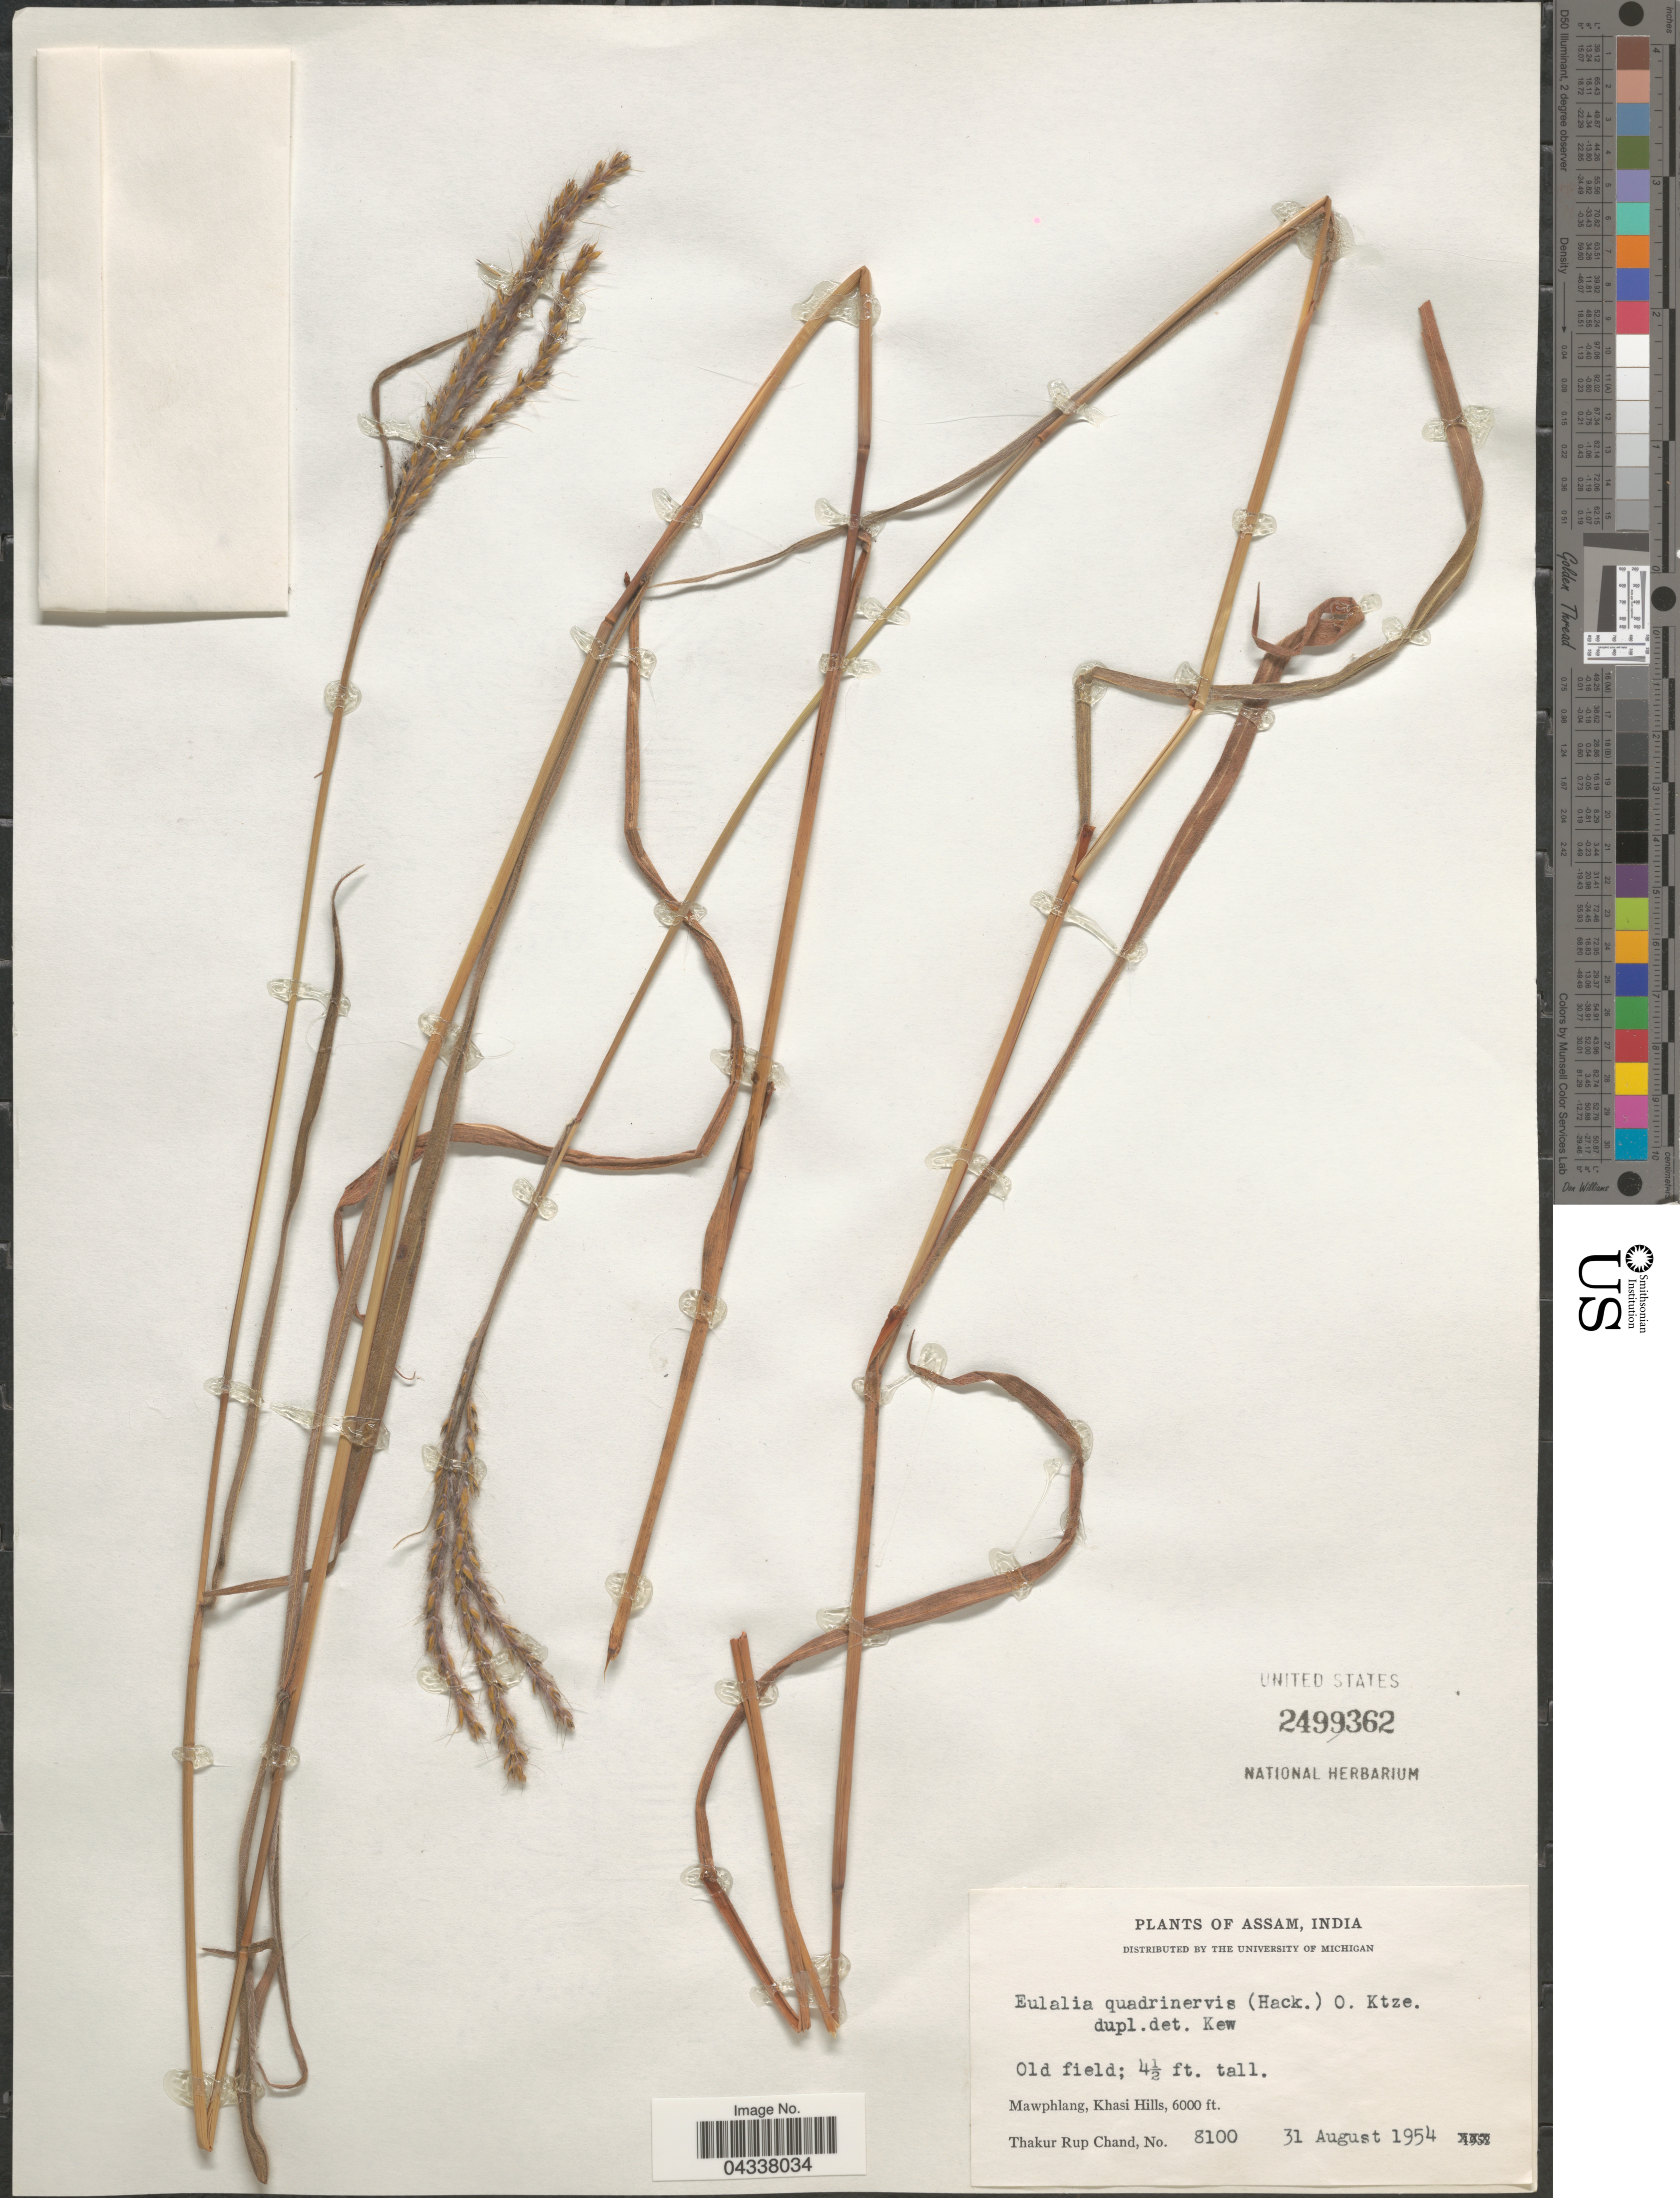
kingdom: Plantae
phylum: Tracheophyta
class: Liliopsida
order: Poales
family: Poaceae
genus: Pseudopogonatherum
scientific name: Pseudopogonatherum quadrinerve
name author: (Hack.) Ohwi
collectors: T. R. Chand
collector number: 8100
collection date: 1954-08-31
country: India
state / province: Meghalaya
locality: Mawphlang, Khasi Hills.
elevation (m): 1829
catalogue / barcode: US 2499362